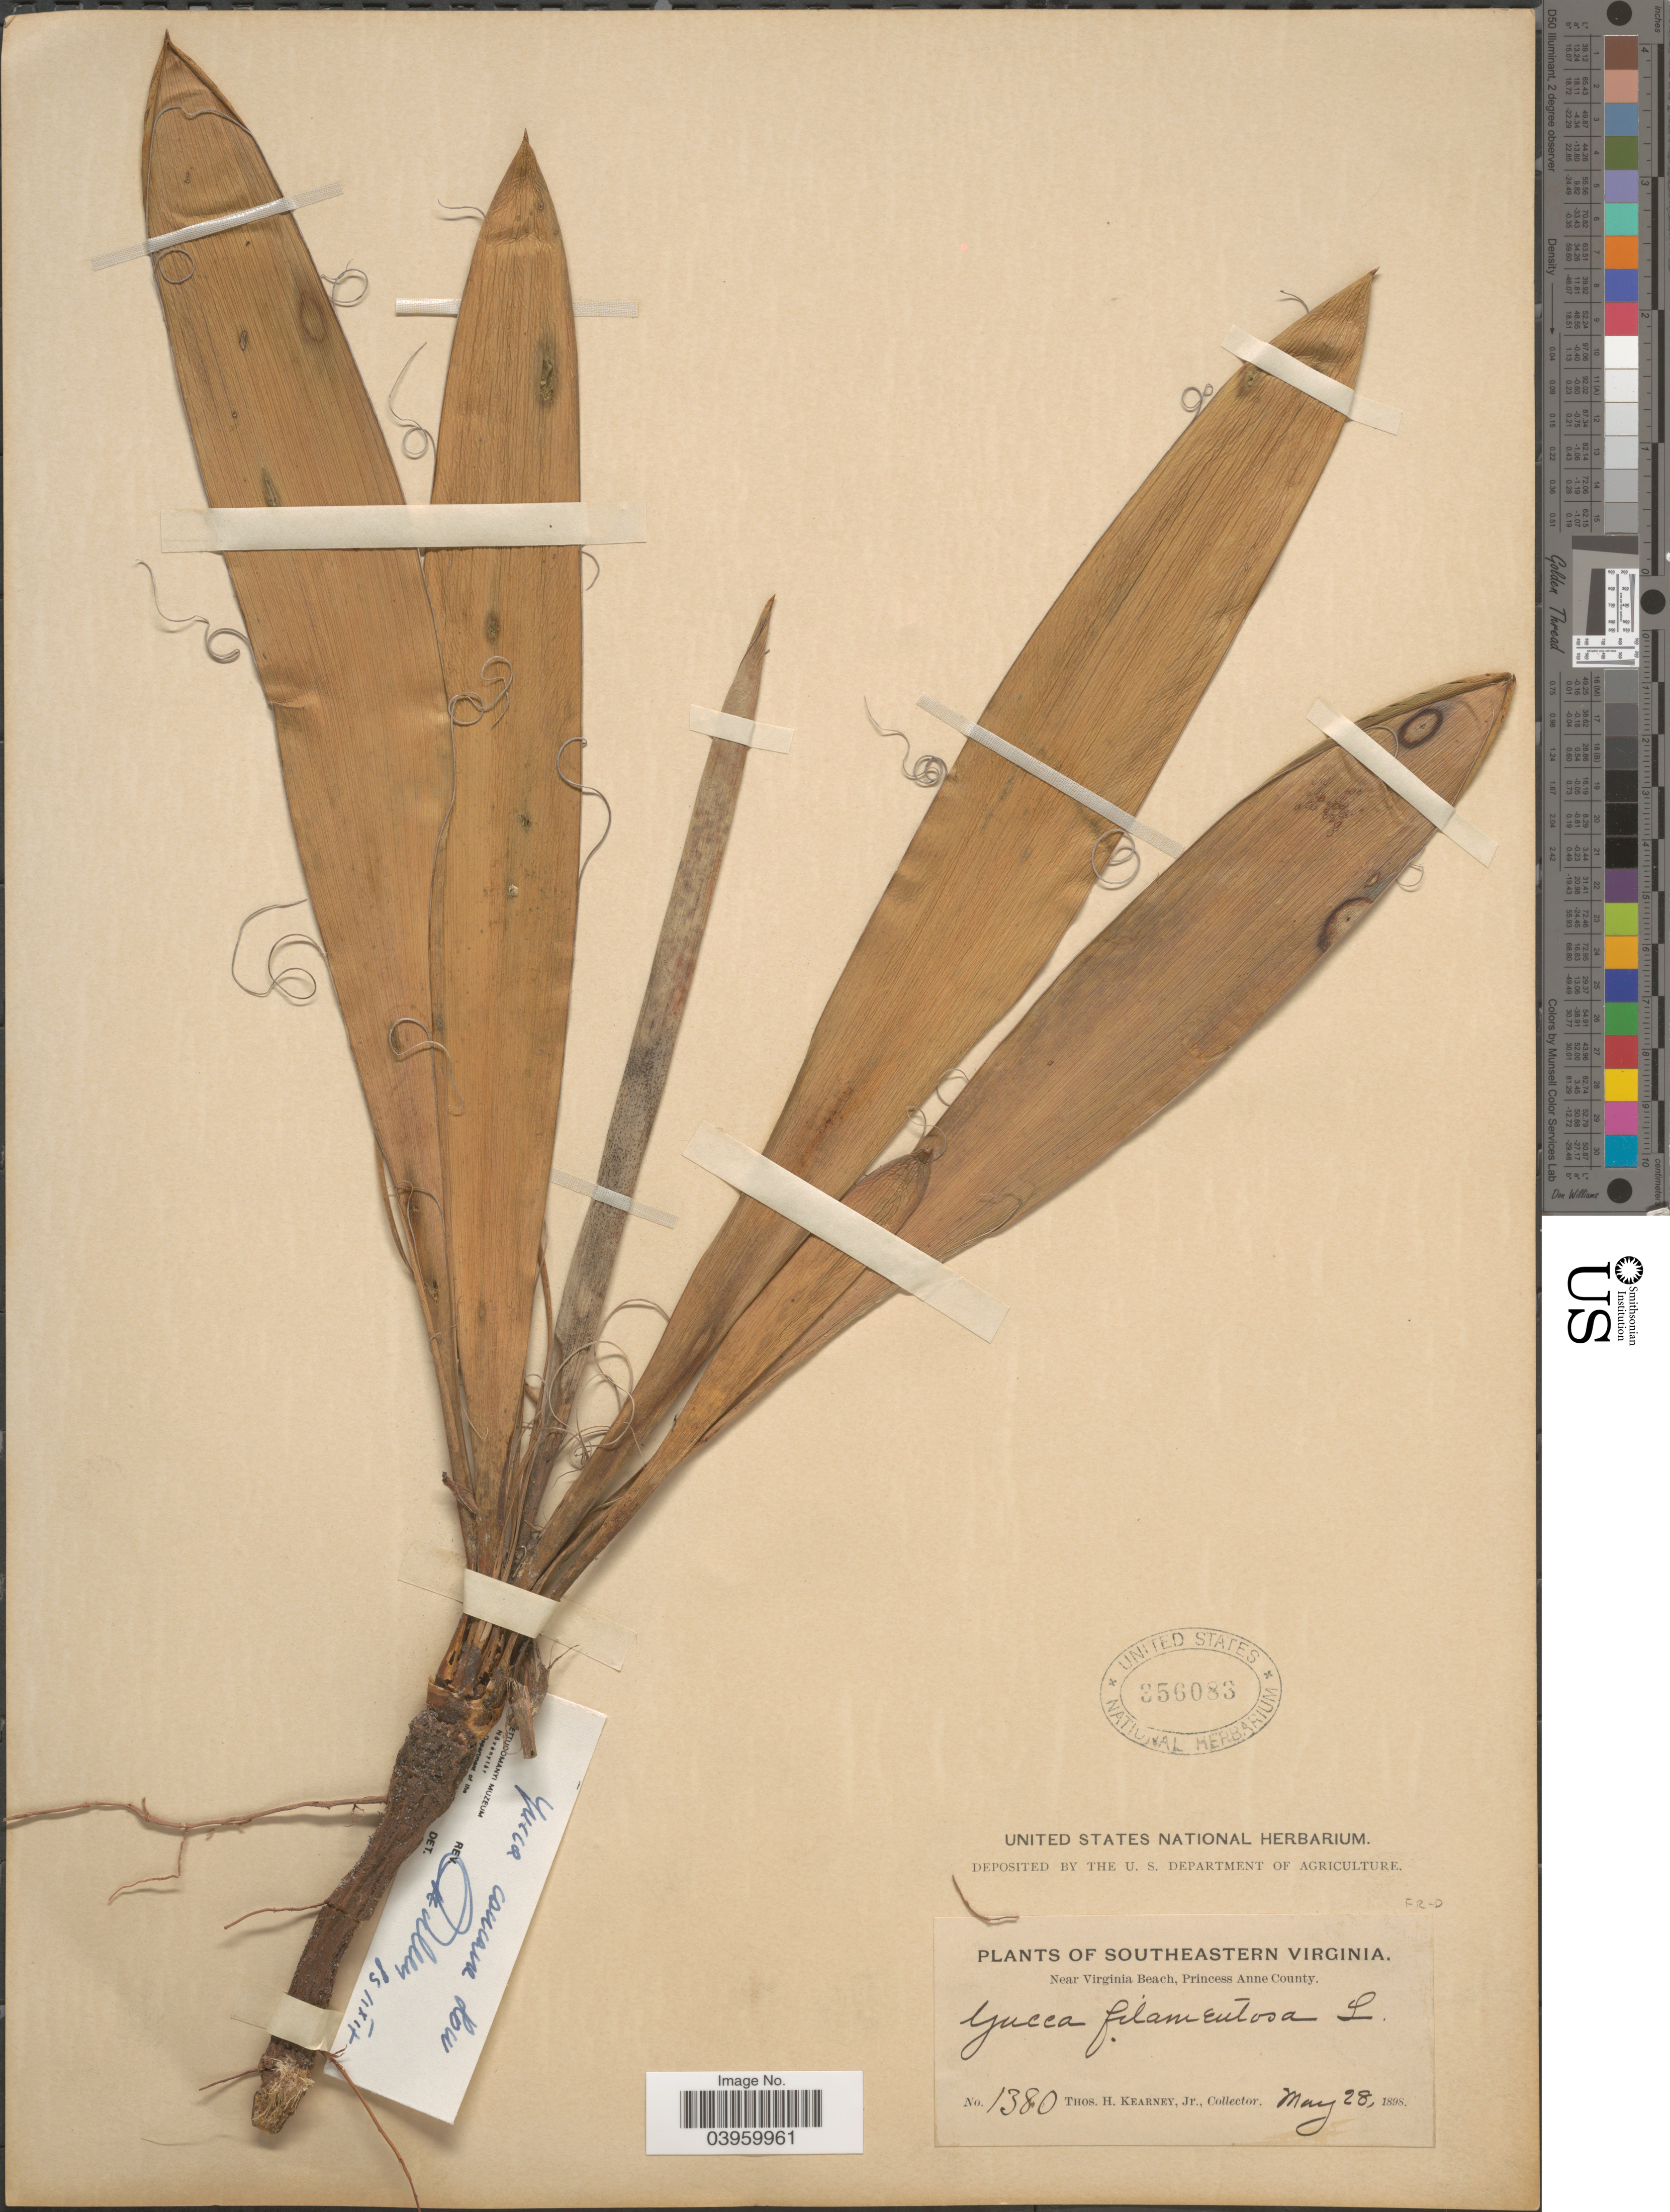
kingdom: Plantae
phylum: Tracheophyta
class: Liliopsida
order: Asparagales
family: Asparagaceae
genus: Yucca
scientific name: Yucca filamentosa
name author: L.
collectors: T. H. Kearney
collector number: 1380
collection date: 1898-05-28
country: United States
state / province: Virginia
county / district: City of Virginia Beach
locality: Southeastern Virginia. Near Virginia Beach, Princess Anne (=historic county name) County.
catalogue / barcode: US 356083